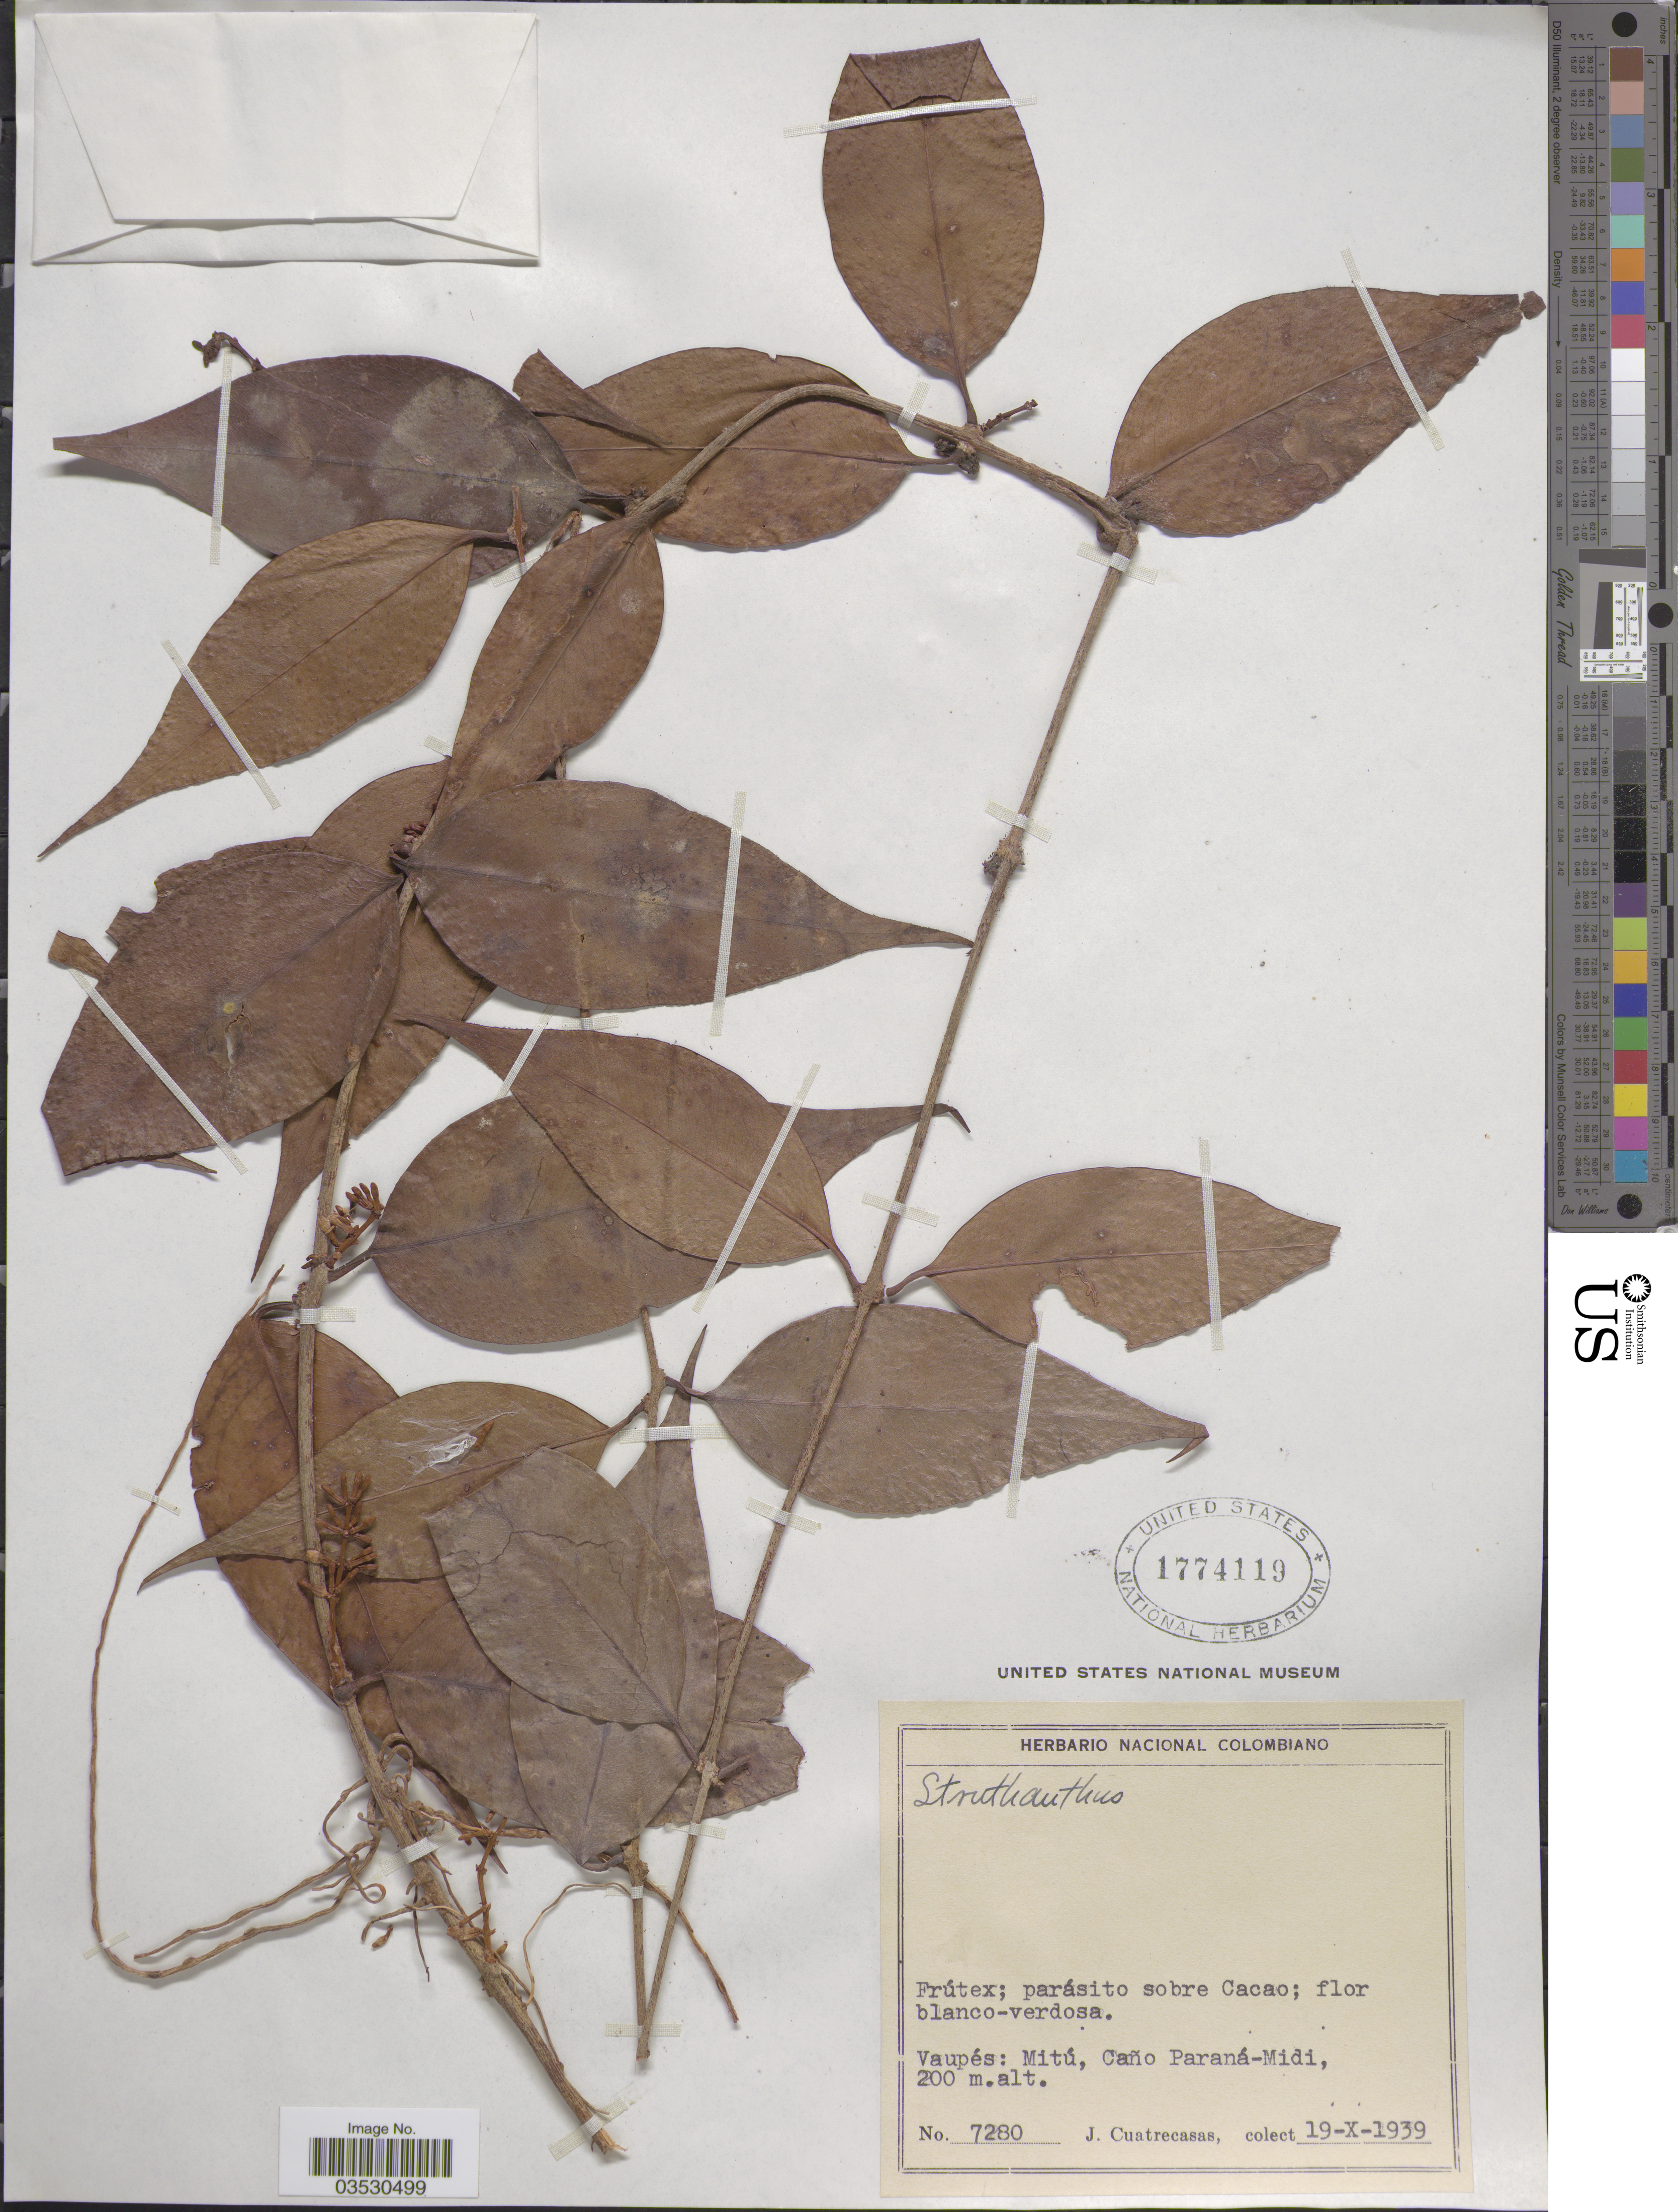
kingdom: Plantae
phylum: Tracheophyta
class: Magnoliopsida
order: Santalales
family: Loranthaceae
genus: Struthanthus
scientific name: Struthanthus sp.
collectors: J. Cuatrecasas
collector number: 7280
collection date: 1939-10-19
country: Colombia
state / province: Vaupés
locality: Mitú, Caño Paraná-Midi.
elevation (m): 200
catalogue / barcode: US 1774119